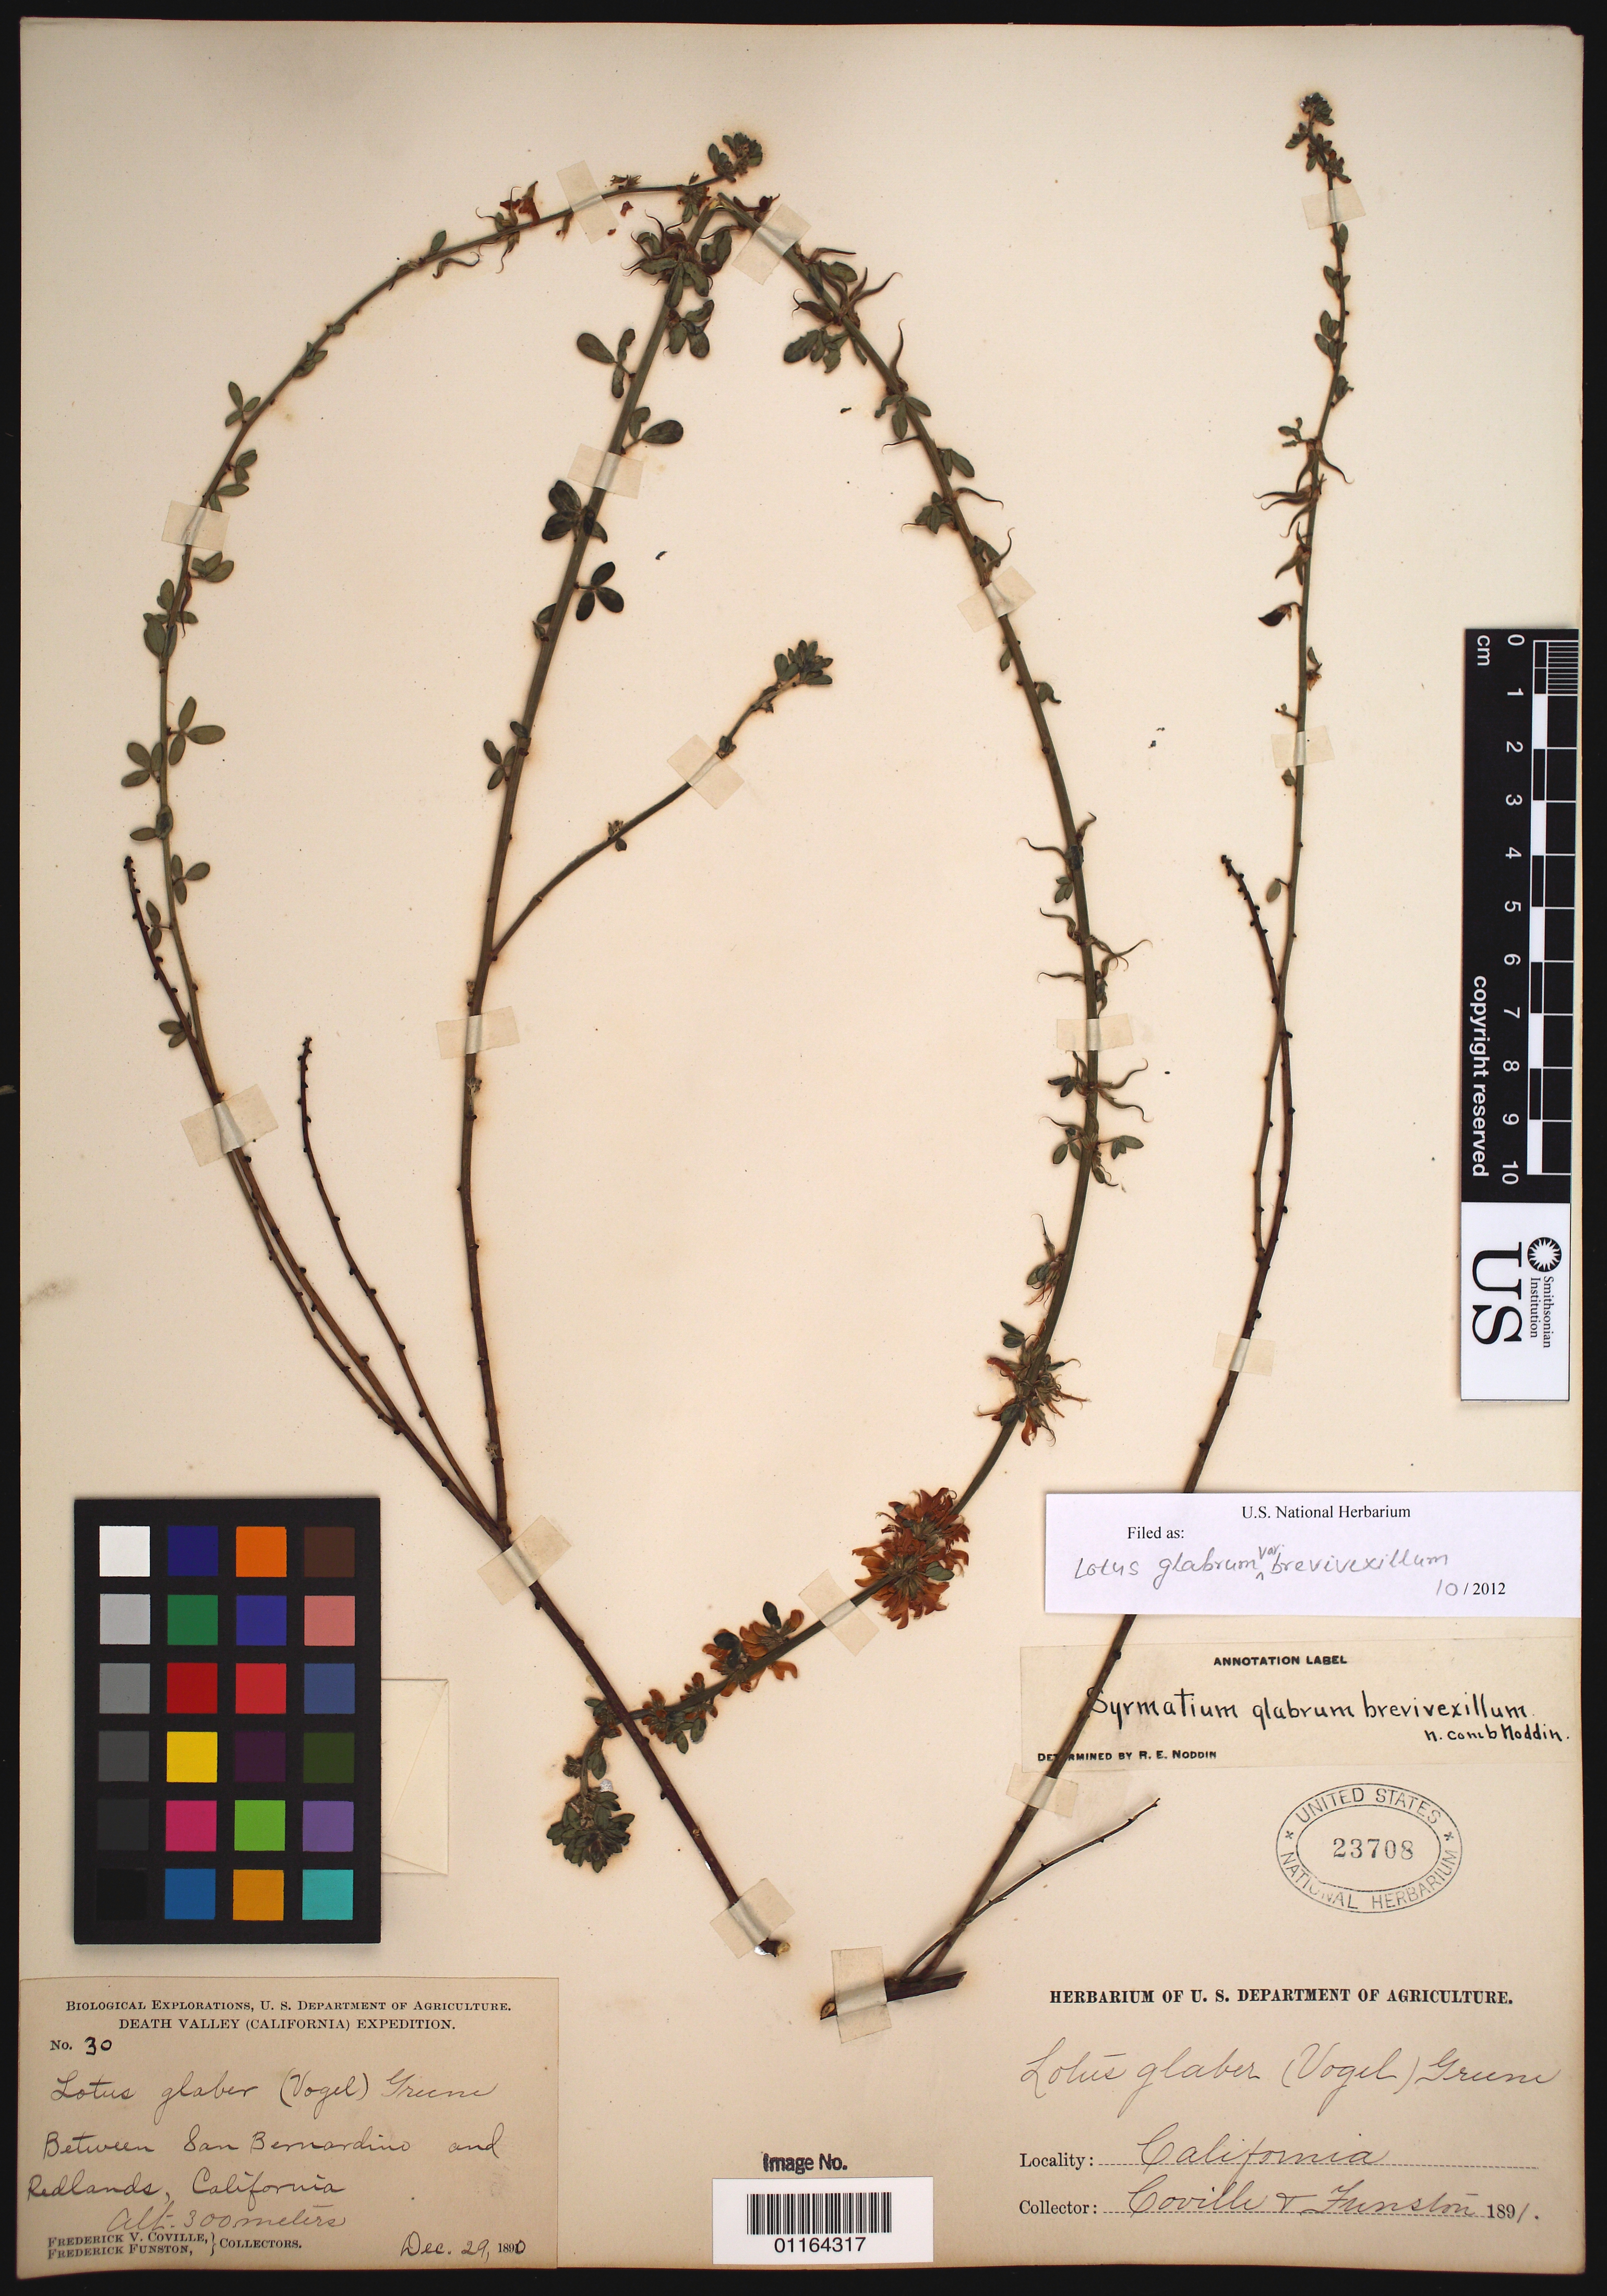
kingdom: Plantae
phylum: Tracheophyta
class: Magnoliopsida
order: Fabales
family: Fabaceae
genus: Syrmatium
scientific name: Syrmatium glabrum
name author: Vogel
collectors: F. V. Coville & F. Funston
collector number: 30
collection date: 1890-12-29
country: United States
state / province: California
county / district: San Bernardino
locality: Between San Bernardino and Redlands.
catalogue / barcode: US 23708